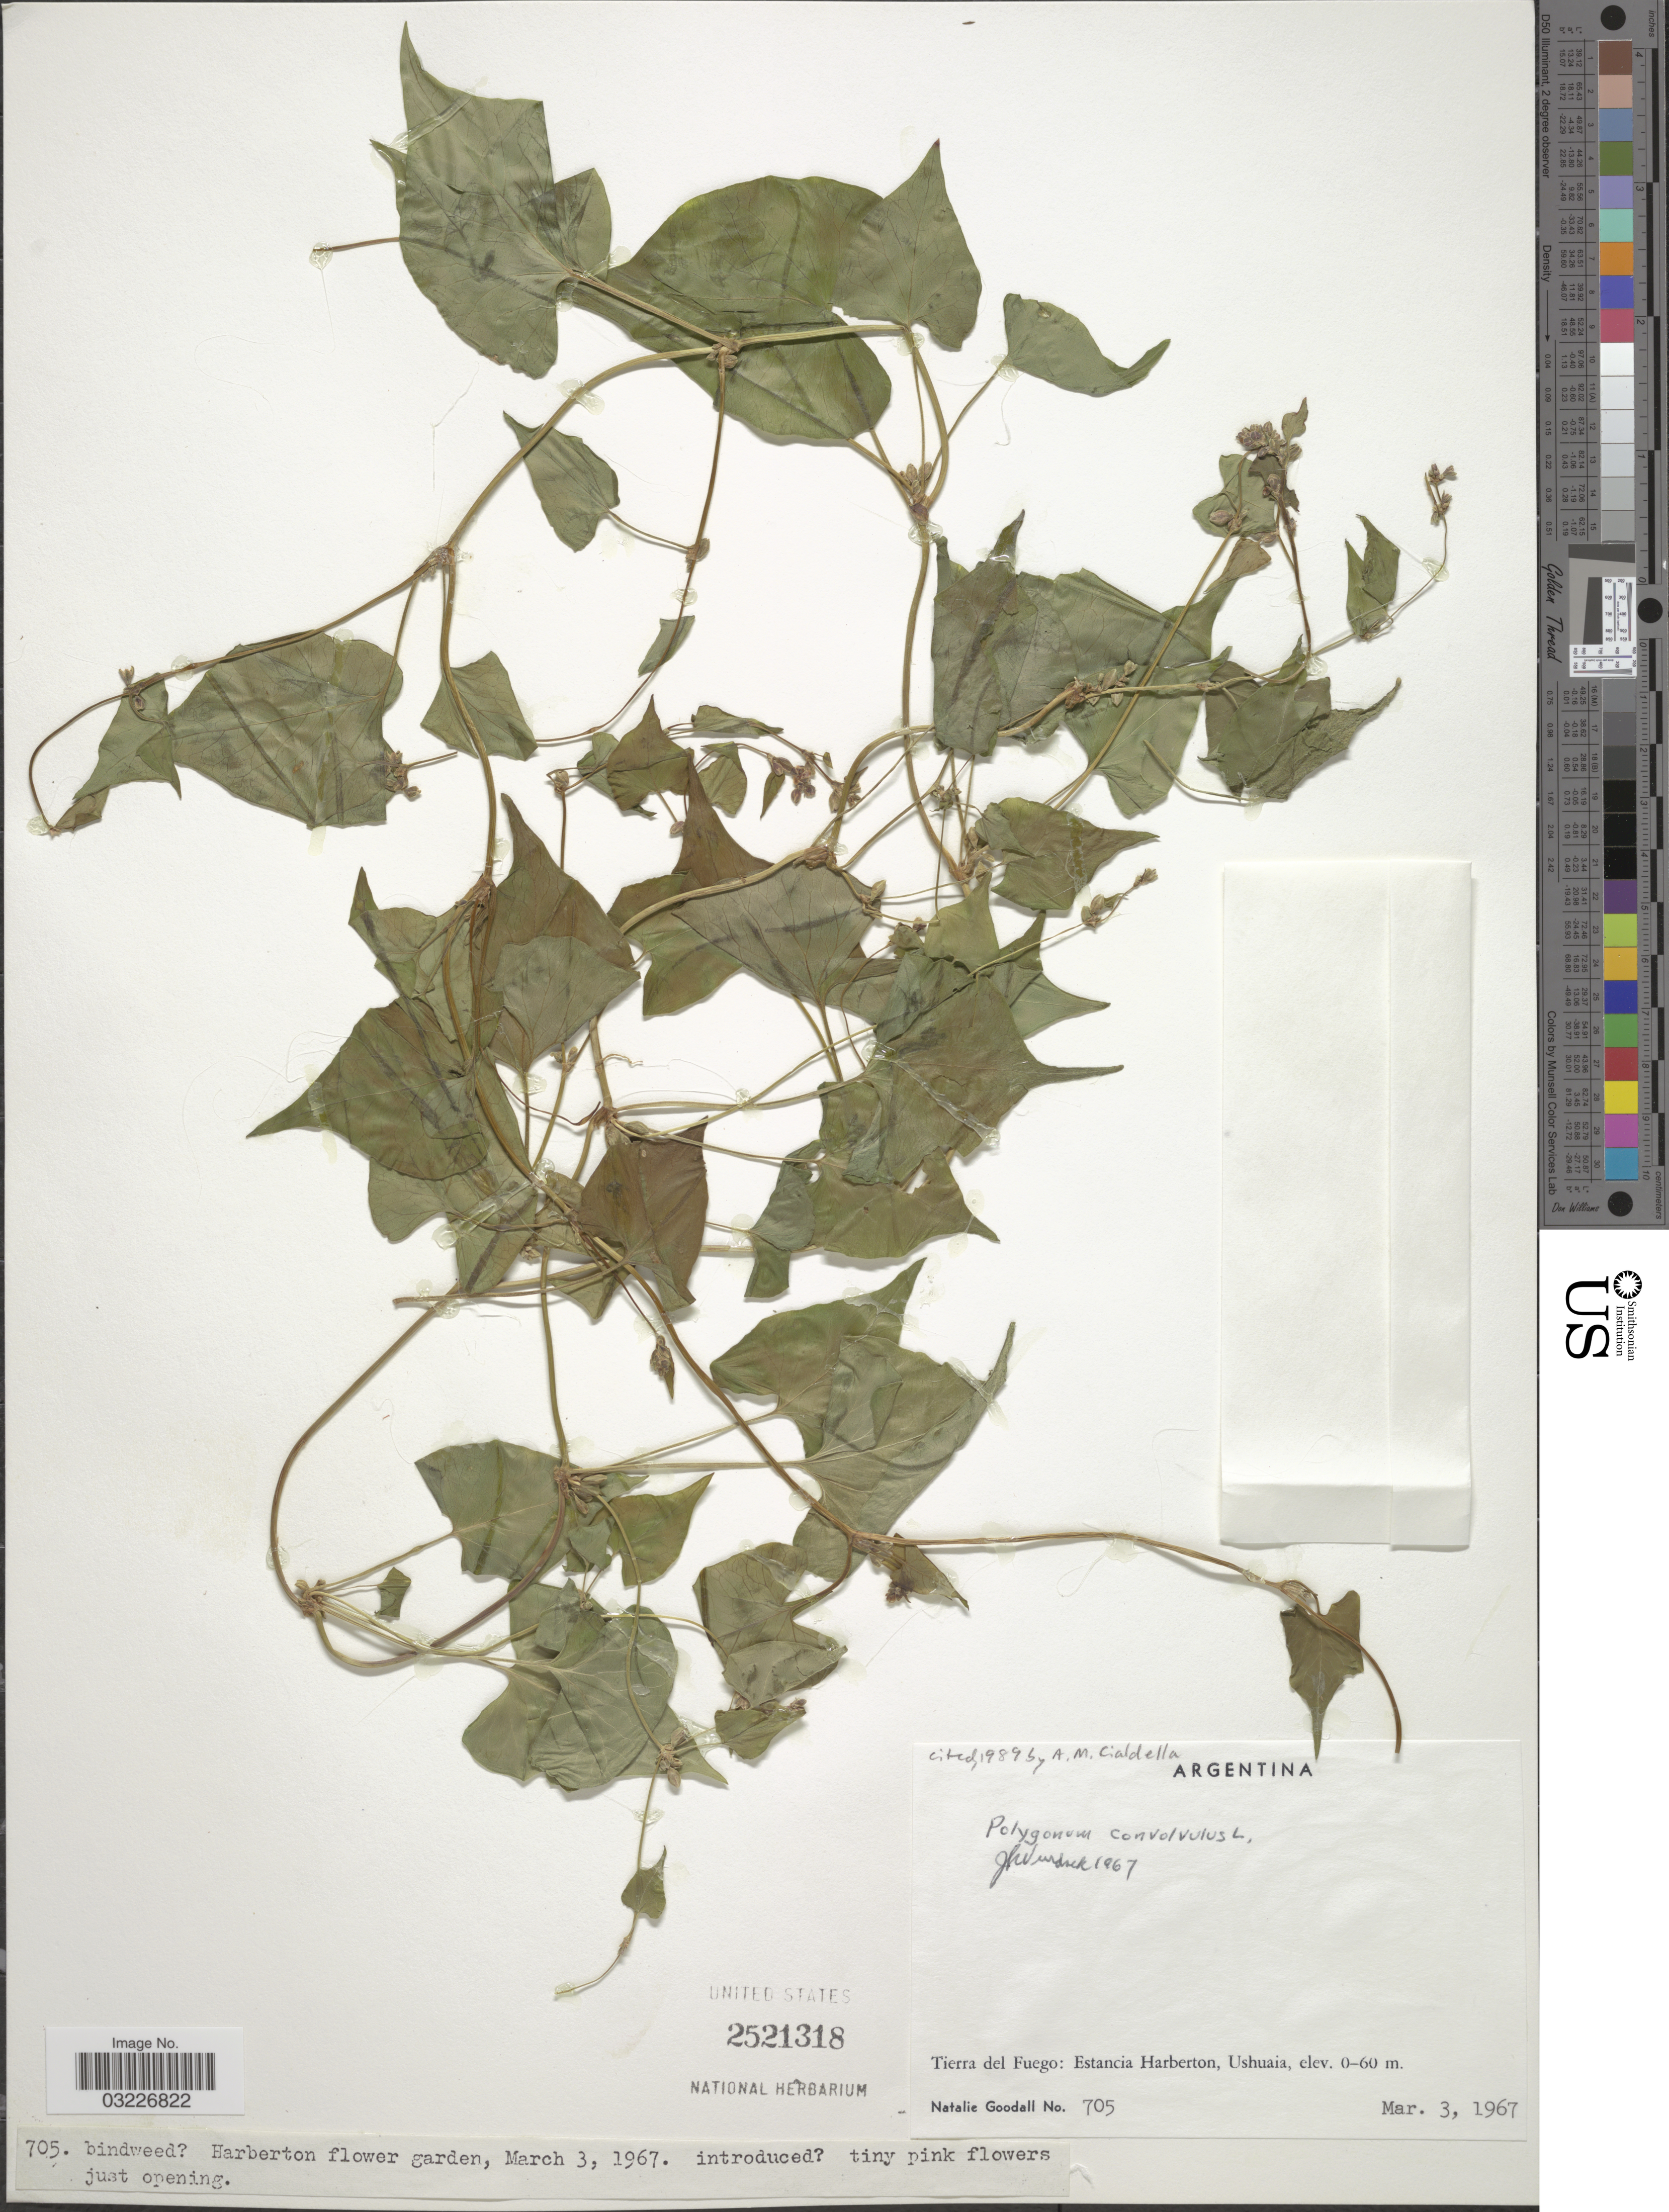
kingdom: Plantae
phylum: Tracheophyta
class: Magnoliopsida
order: Caryophyllales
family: Polygonaceae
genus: Polygonum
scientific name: Polygonum convolvulus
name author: L.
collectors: N. Goodall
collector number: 705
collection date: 1967-03-03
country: Argentina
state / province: Tierra del Fuego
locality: Estancia Harberton, Ushuaia.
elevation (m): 0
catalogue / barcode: US 2521318